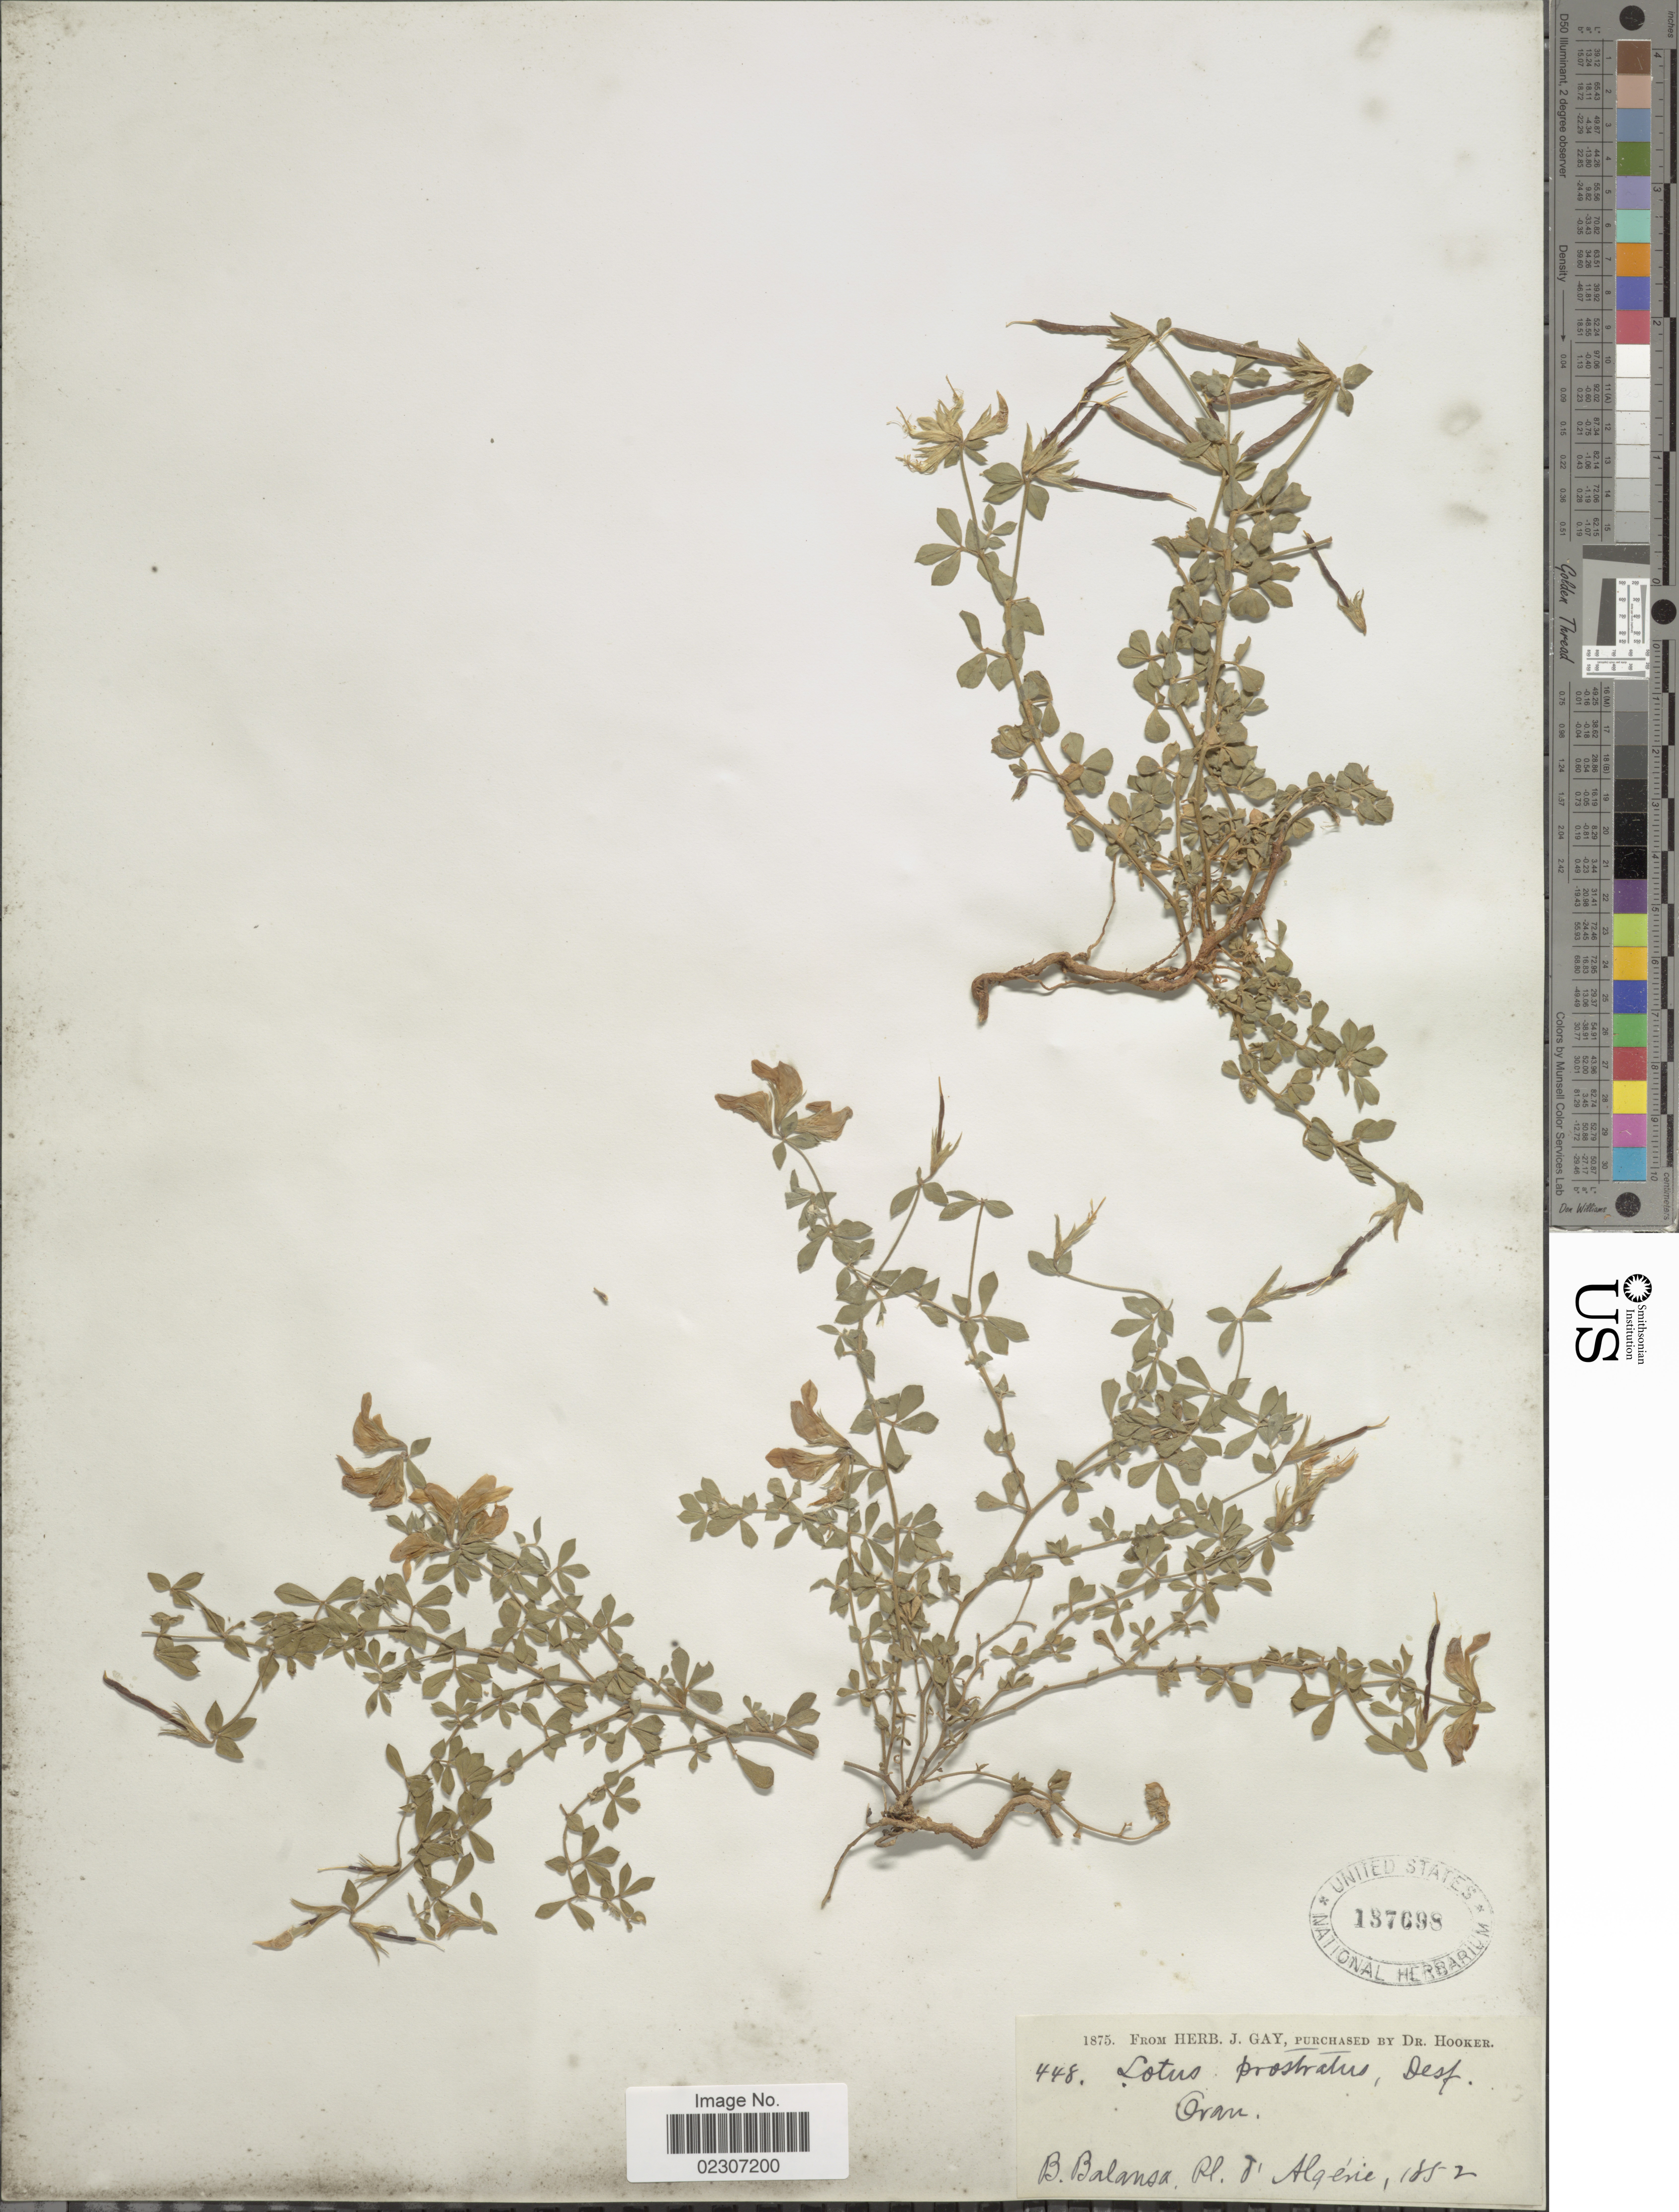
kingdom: Plantae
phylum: Tracheophyta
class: Magnoliopsida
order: Fabales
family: Fabaceae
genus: Lotus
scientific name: Lotus prostratus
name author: L.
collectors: B. Balansa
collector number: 448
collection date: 1852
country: Algeria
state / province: Oran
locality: P'Algerie, Oran.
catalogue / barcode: US 137698